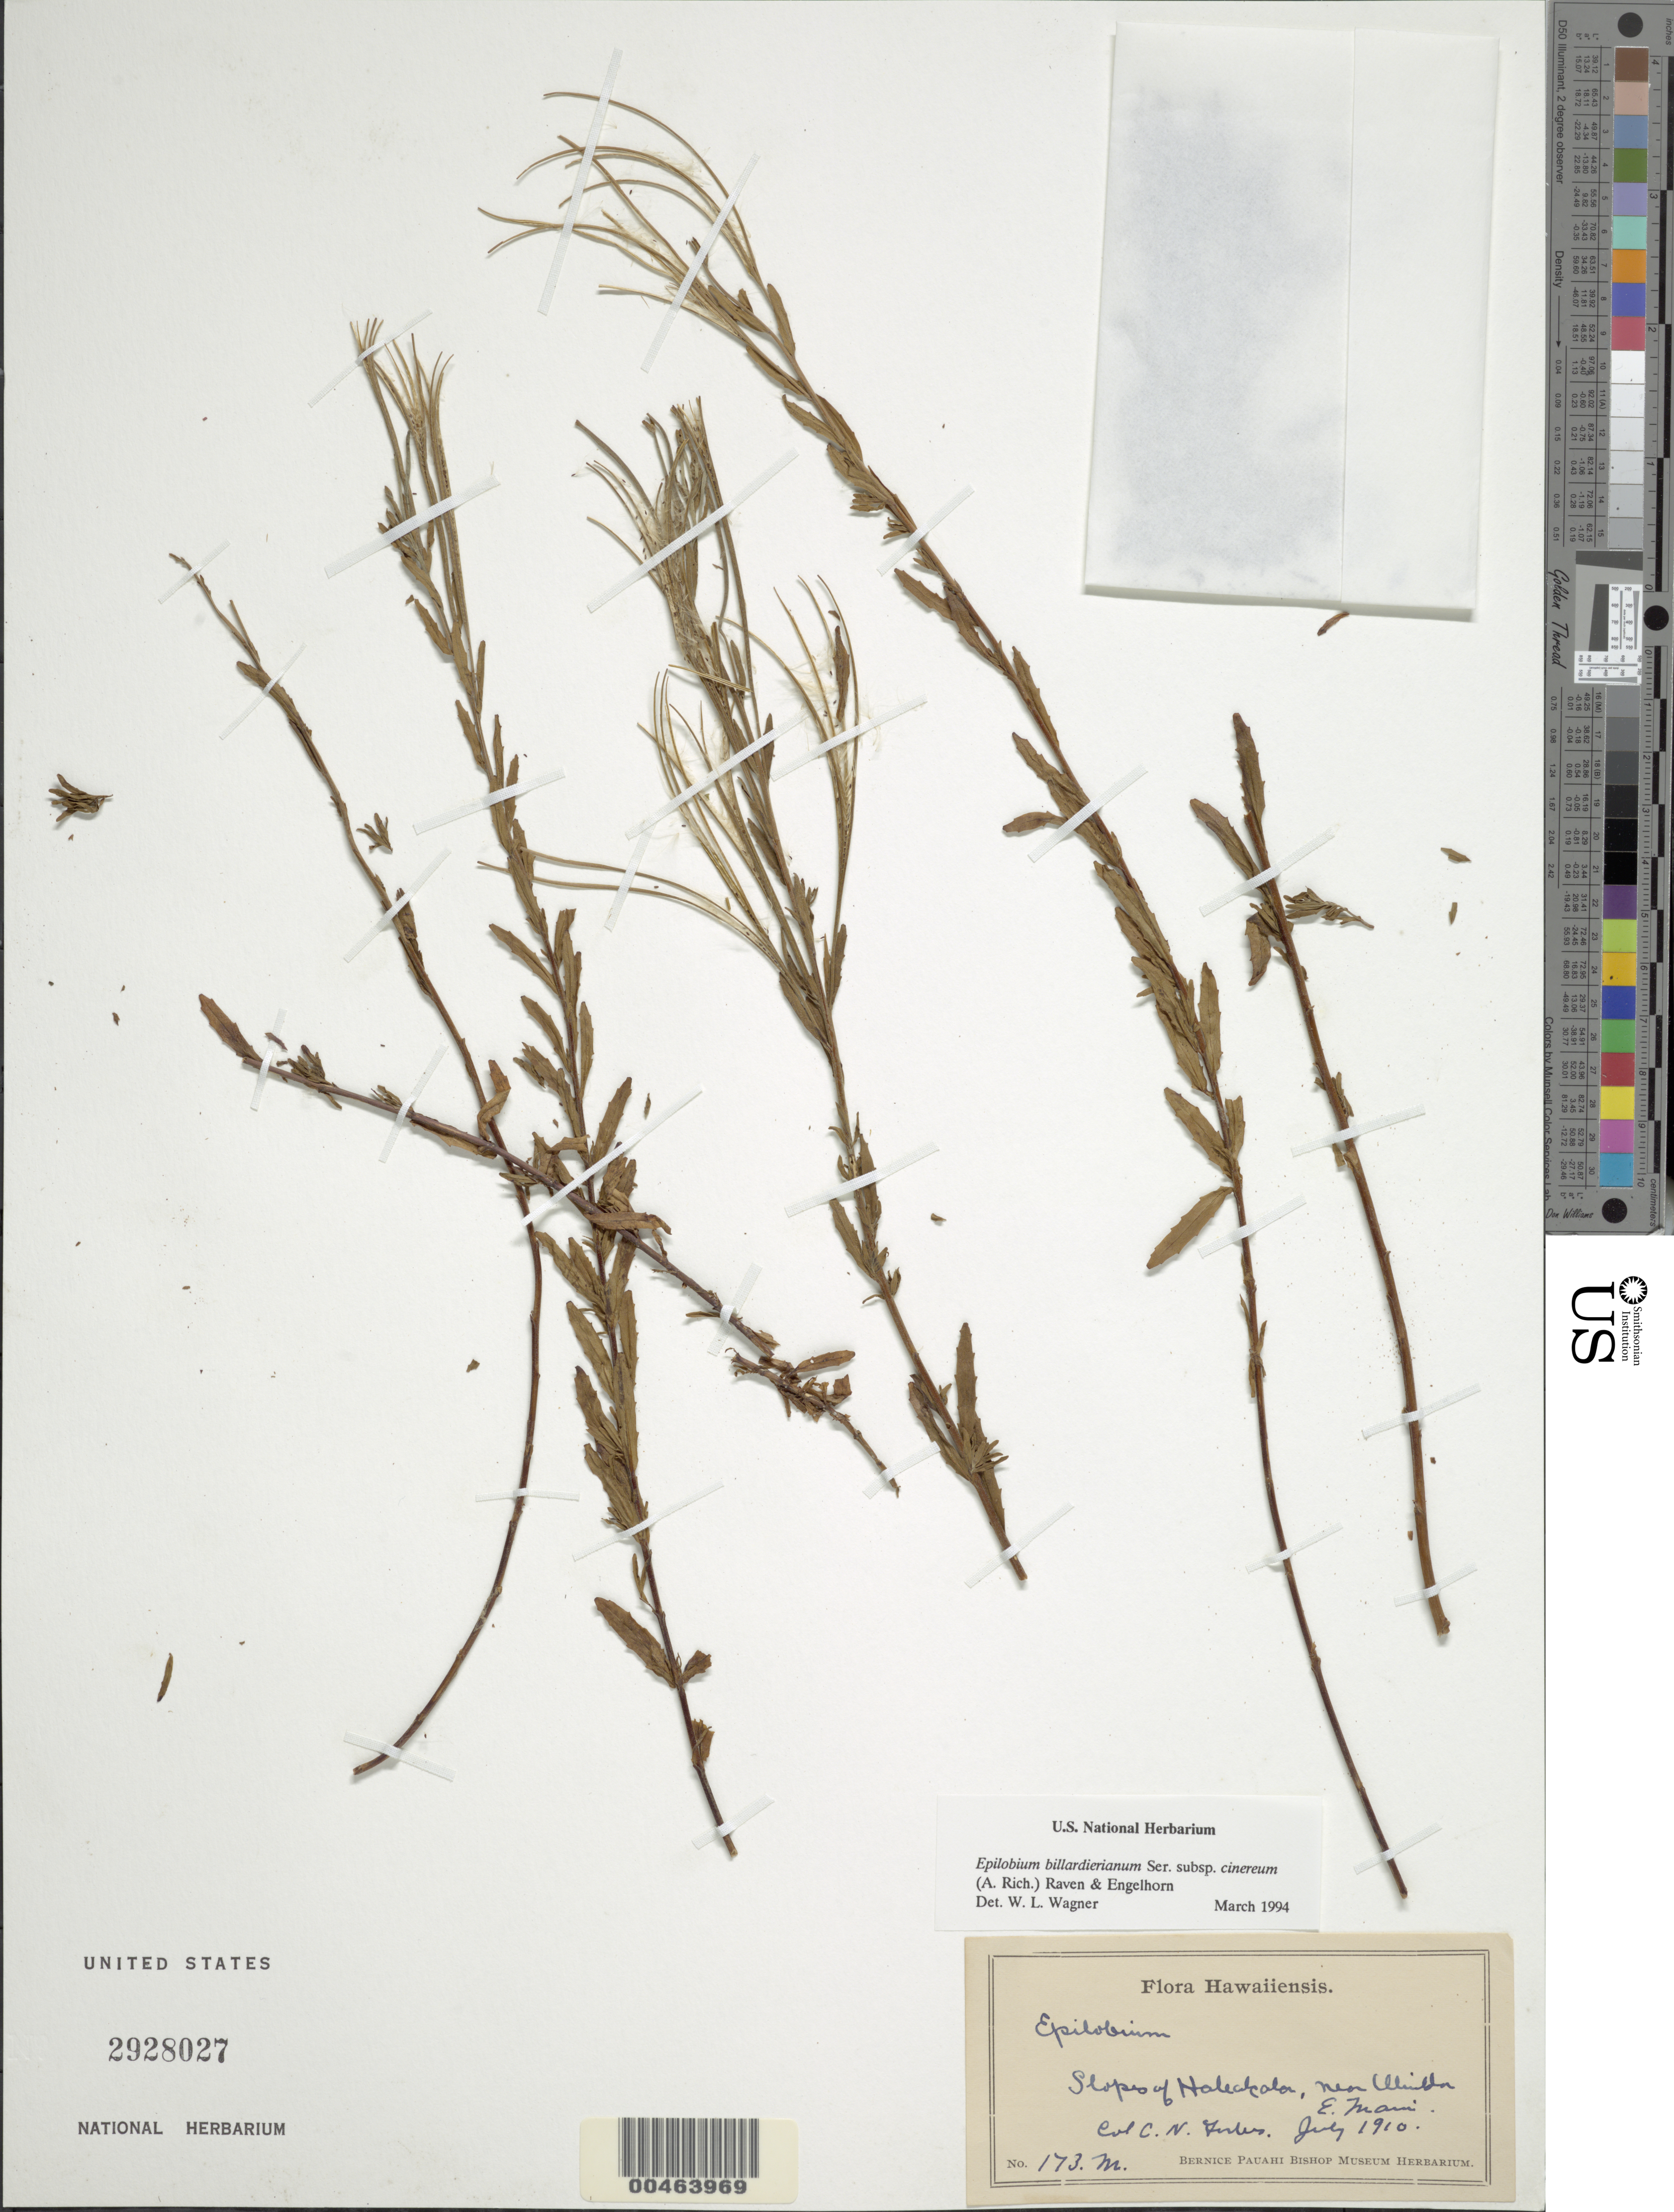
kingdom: Plantae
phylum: Tracheophyta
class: Magnoliopsida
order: Myrtales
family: Onagraceae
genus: Epilobium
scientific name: Epilobium billardiereanum subsp. cinereum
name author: (A. Rich.) P.H. Raven & Engelhorn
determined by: Wagner, W. L., (BOT), Smithsonian Institution - National Museum of Natural History (UNITED STATES)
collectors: C. N. Forbes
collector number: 173.M.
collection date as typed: Jul 1910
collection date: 1910-07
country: United States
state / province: Hawaii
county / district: Maui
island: Maui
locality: Slopes of Haleakala, near Olinda, East Maui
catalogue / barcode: US 2928027